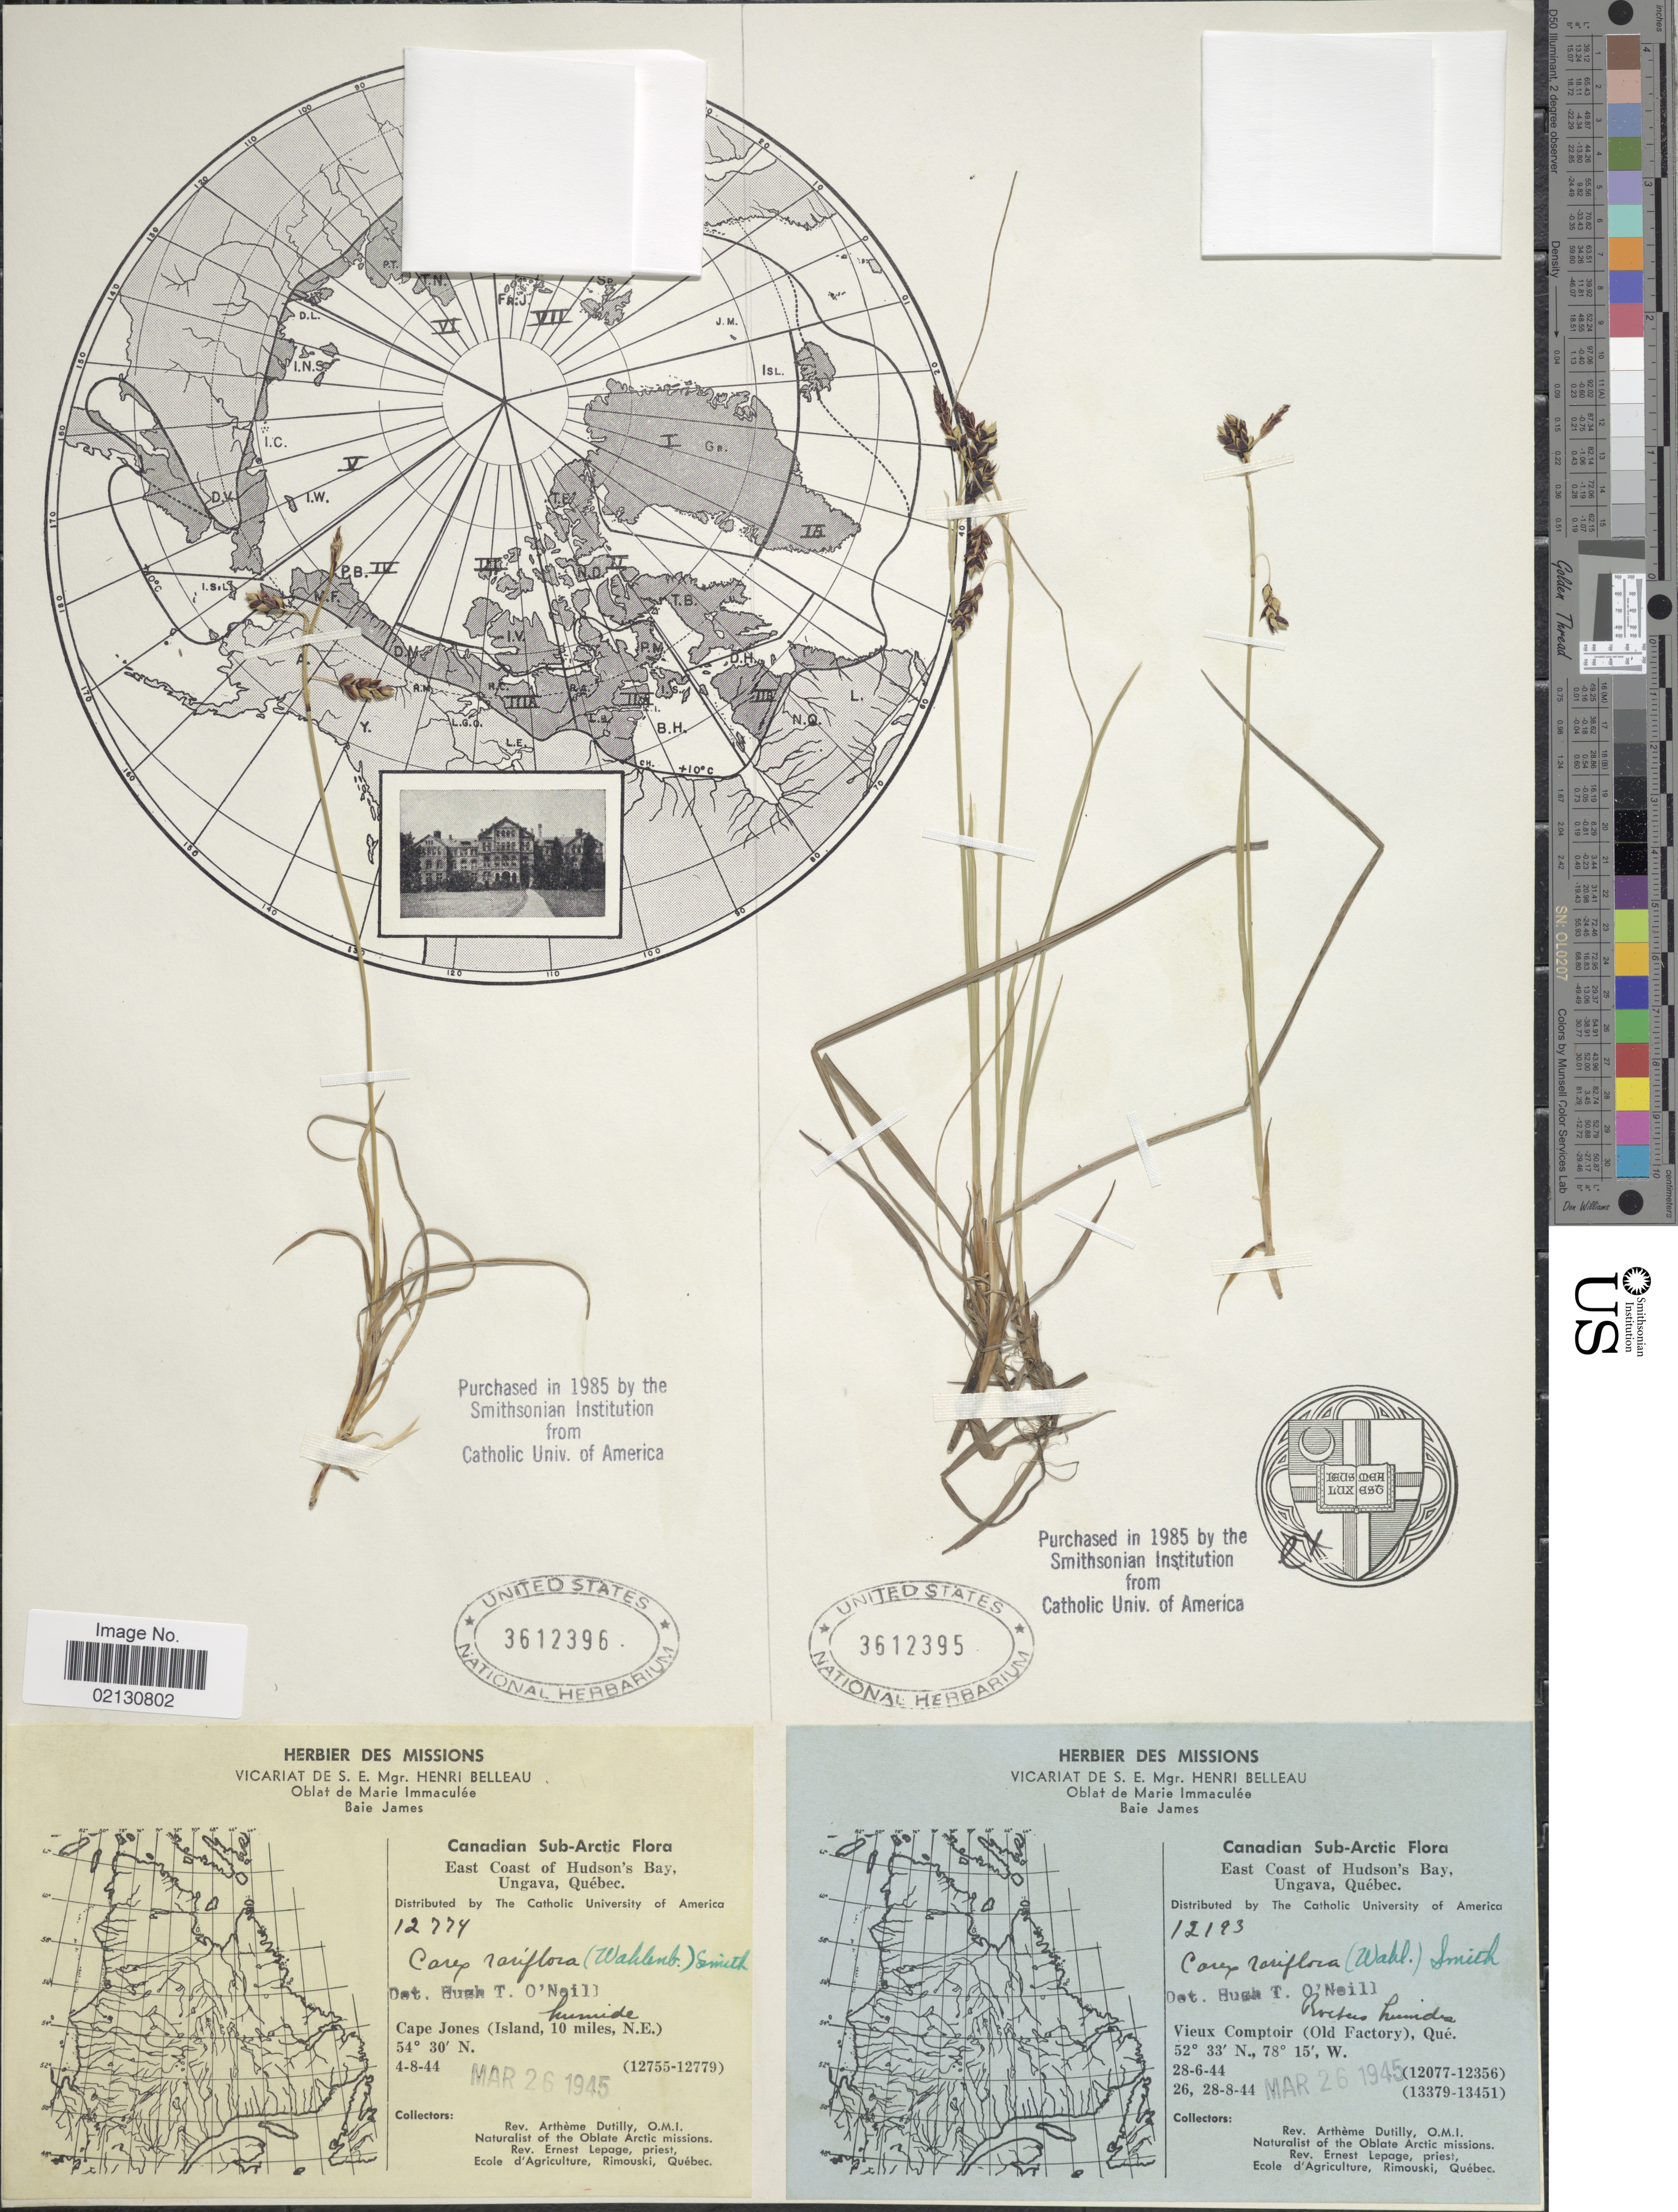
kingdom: Plantae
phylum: Tracheophyta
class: Liliopsida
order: Poales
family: Cyperaceae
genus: Carex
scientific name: Carex rariflora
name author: (Wahlenb.) Sm.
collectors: A. Dutilly & E. Lepage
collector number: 12193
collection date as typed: Transcribed d/m/y: 28/6/44 to 28/8/44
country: Canada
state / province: Quebec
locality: Canadian Sub-Arctic. East Coast of Hudson's Bay, Ungava. Vieux Comptoir (Old Factory)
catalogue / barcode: US 3612395